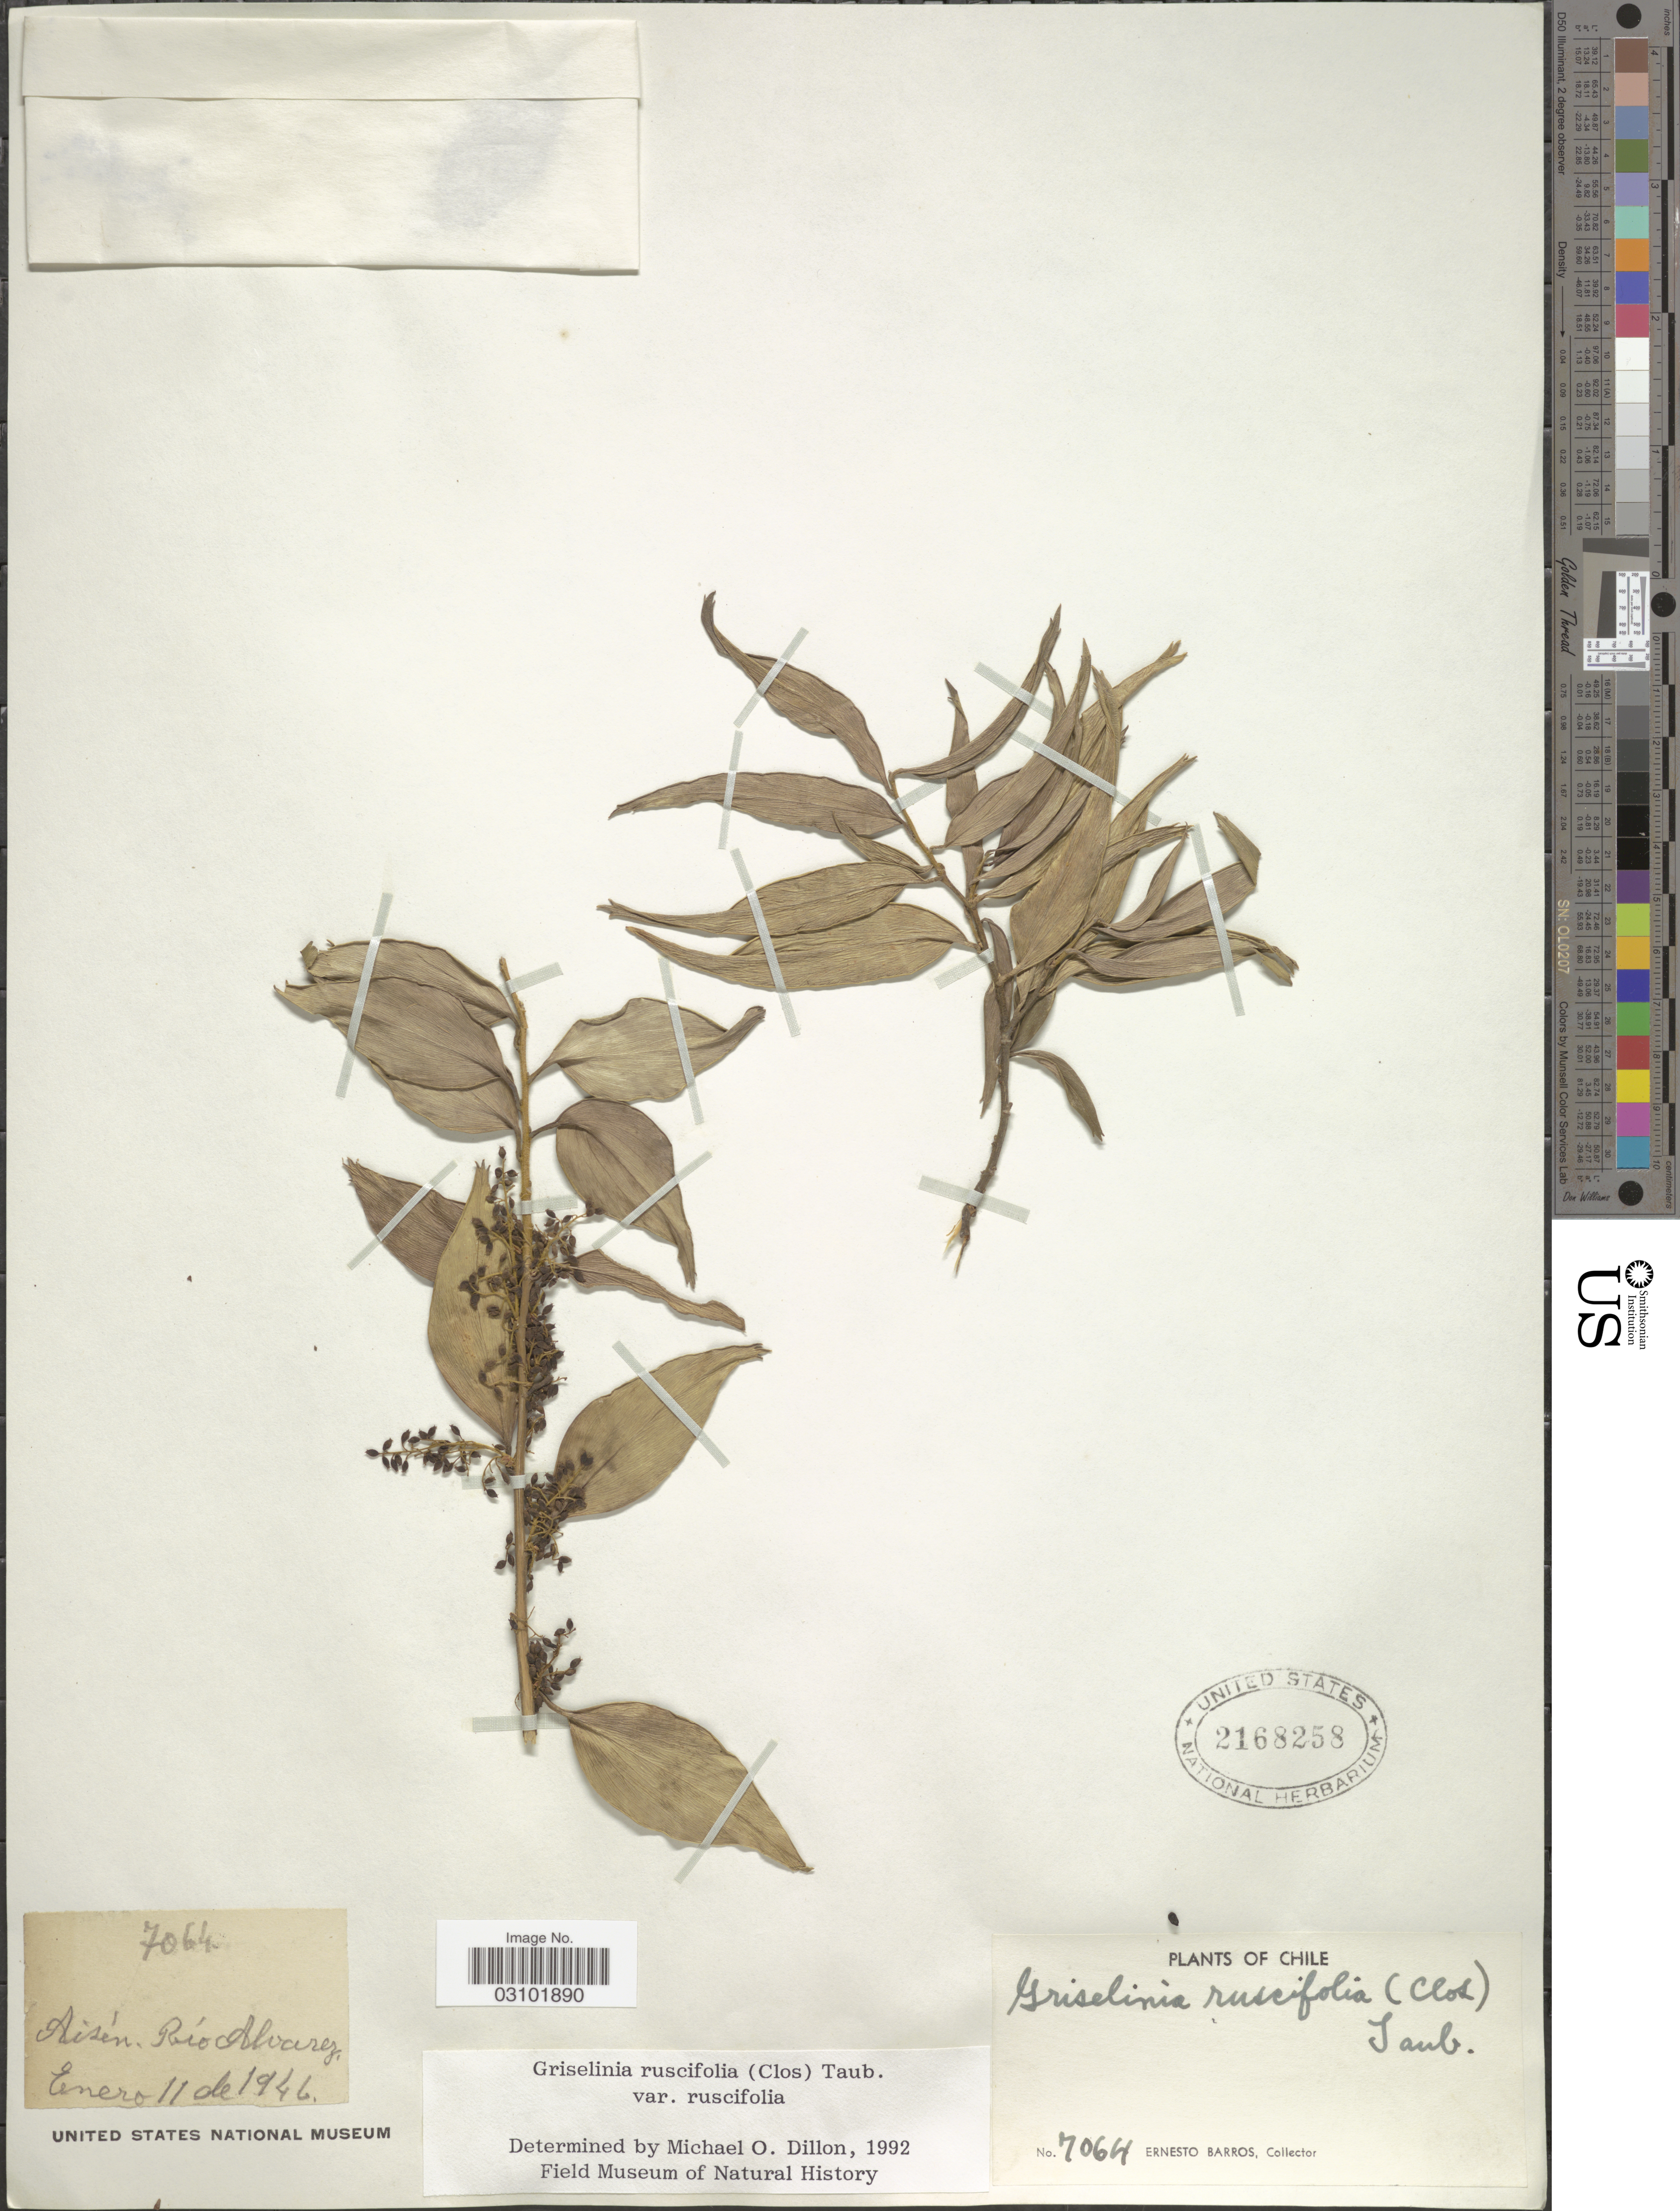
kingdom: Plantae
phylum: Tracheophyta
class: Magnoliopsida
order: Apiales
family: Griseliniaceae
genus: Griselinia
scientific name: Griselinia ruscifolia var. ruscifolia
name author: (Gay) Ball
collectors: E. Barros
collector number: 7064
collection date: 1946-01-11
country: Chile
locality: Aisen. Rio Alvarez.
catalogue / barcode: US 2168258